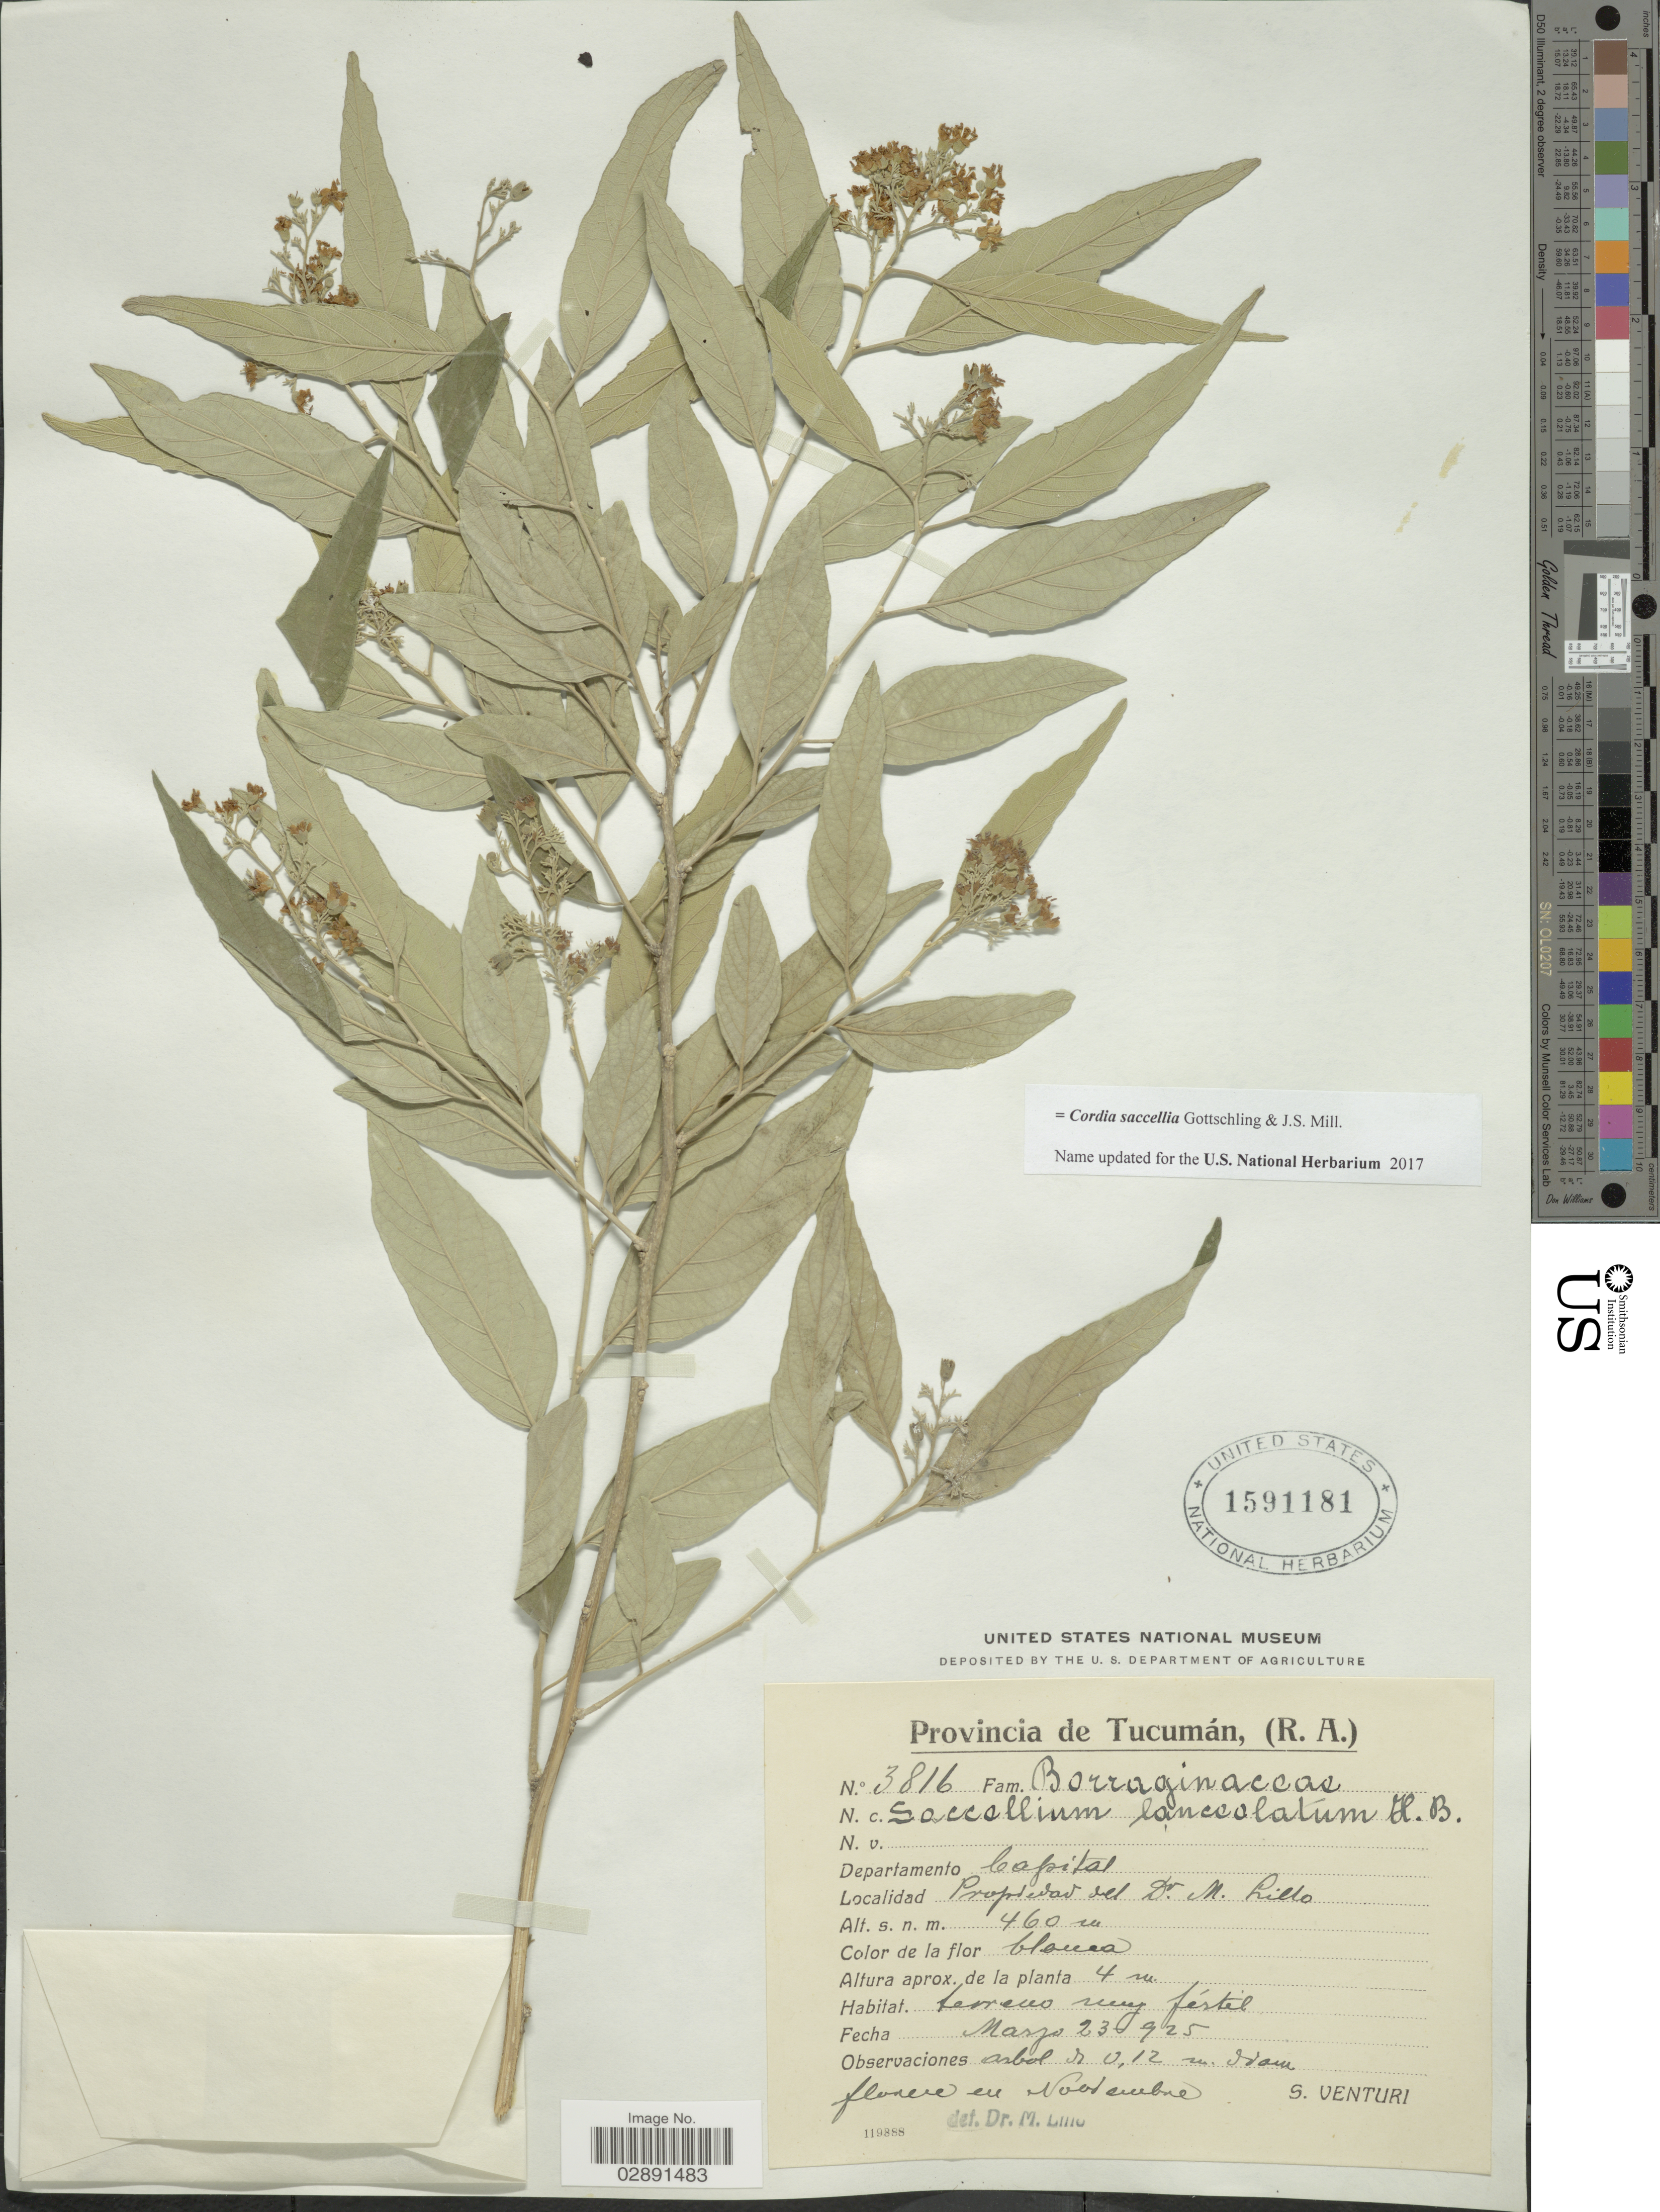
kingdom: Plantae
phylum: Tracheophyta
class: Magnoliopsida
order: Boraginales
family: Cordiaceae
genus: Cordia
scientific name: Cordia saccellia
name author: Gottschling & J.S. Mill.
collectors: S. Venturi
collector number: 3816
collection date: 1925-03-23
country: Argentina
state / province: Tucuman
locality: Departamento Capital. Propiedad del Dr. M. Lillo.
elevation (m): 460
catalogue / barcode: US 1591181